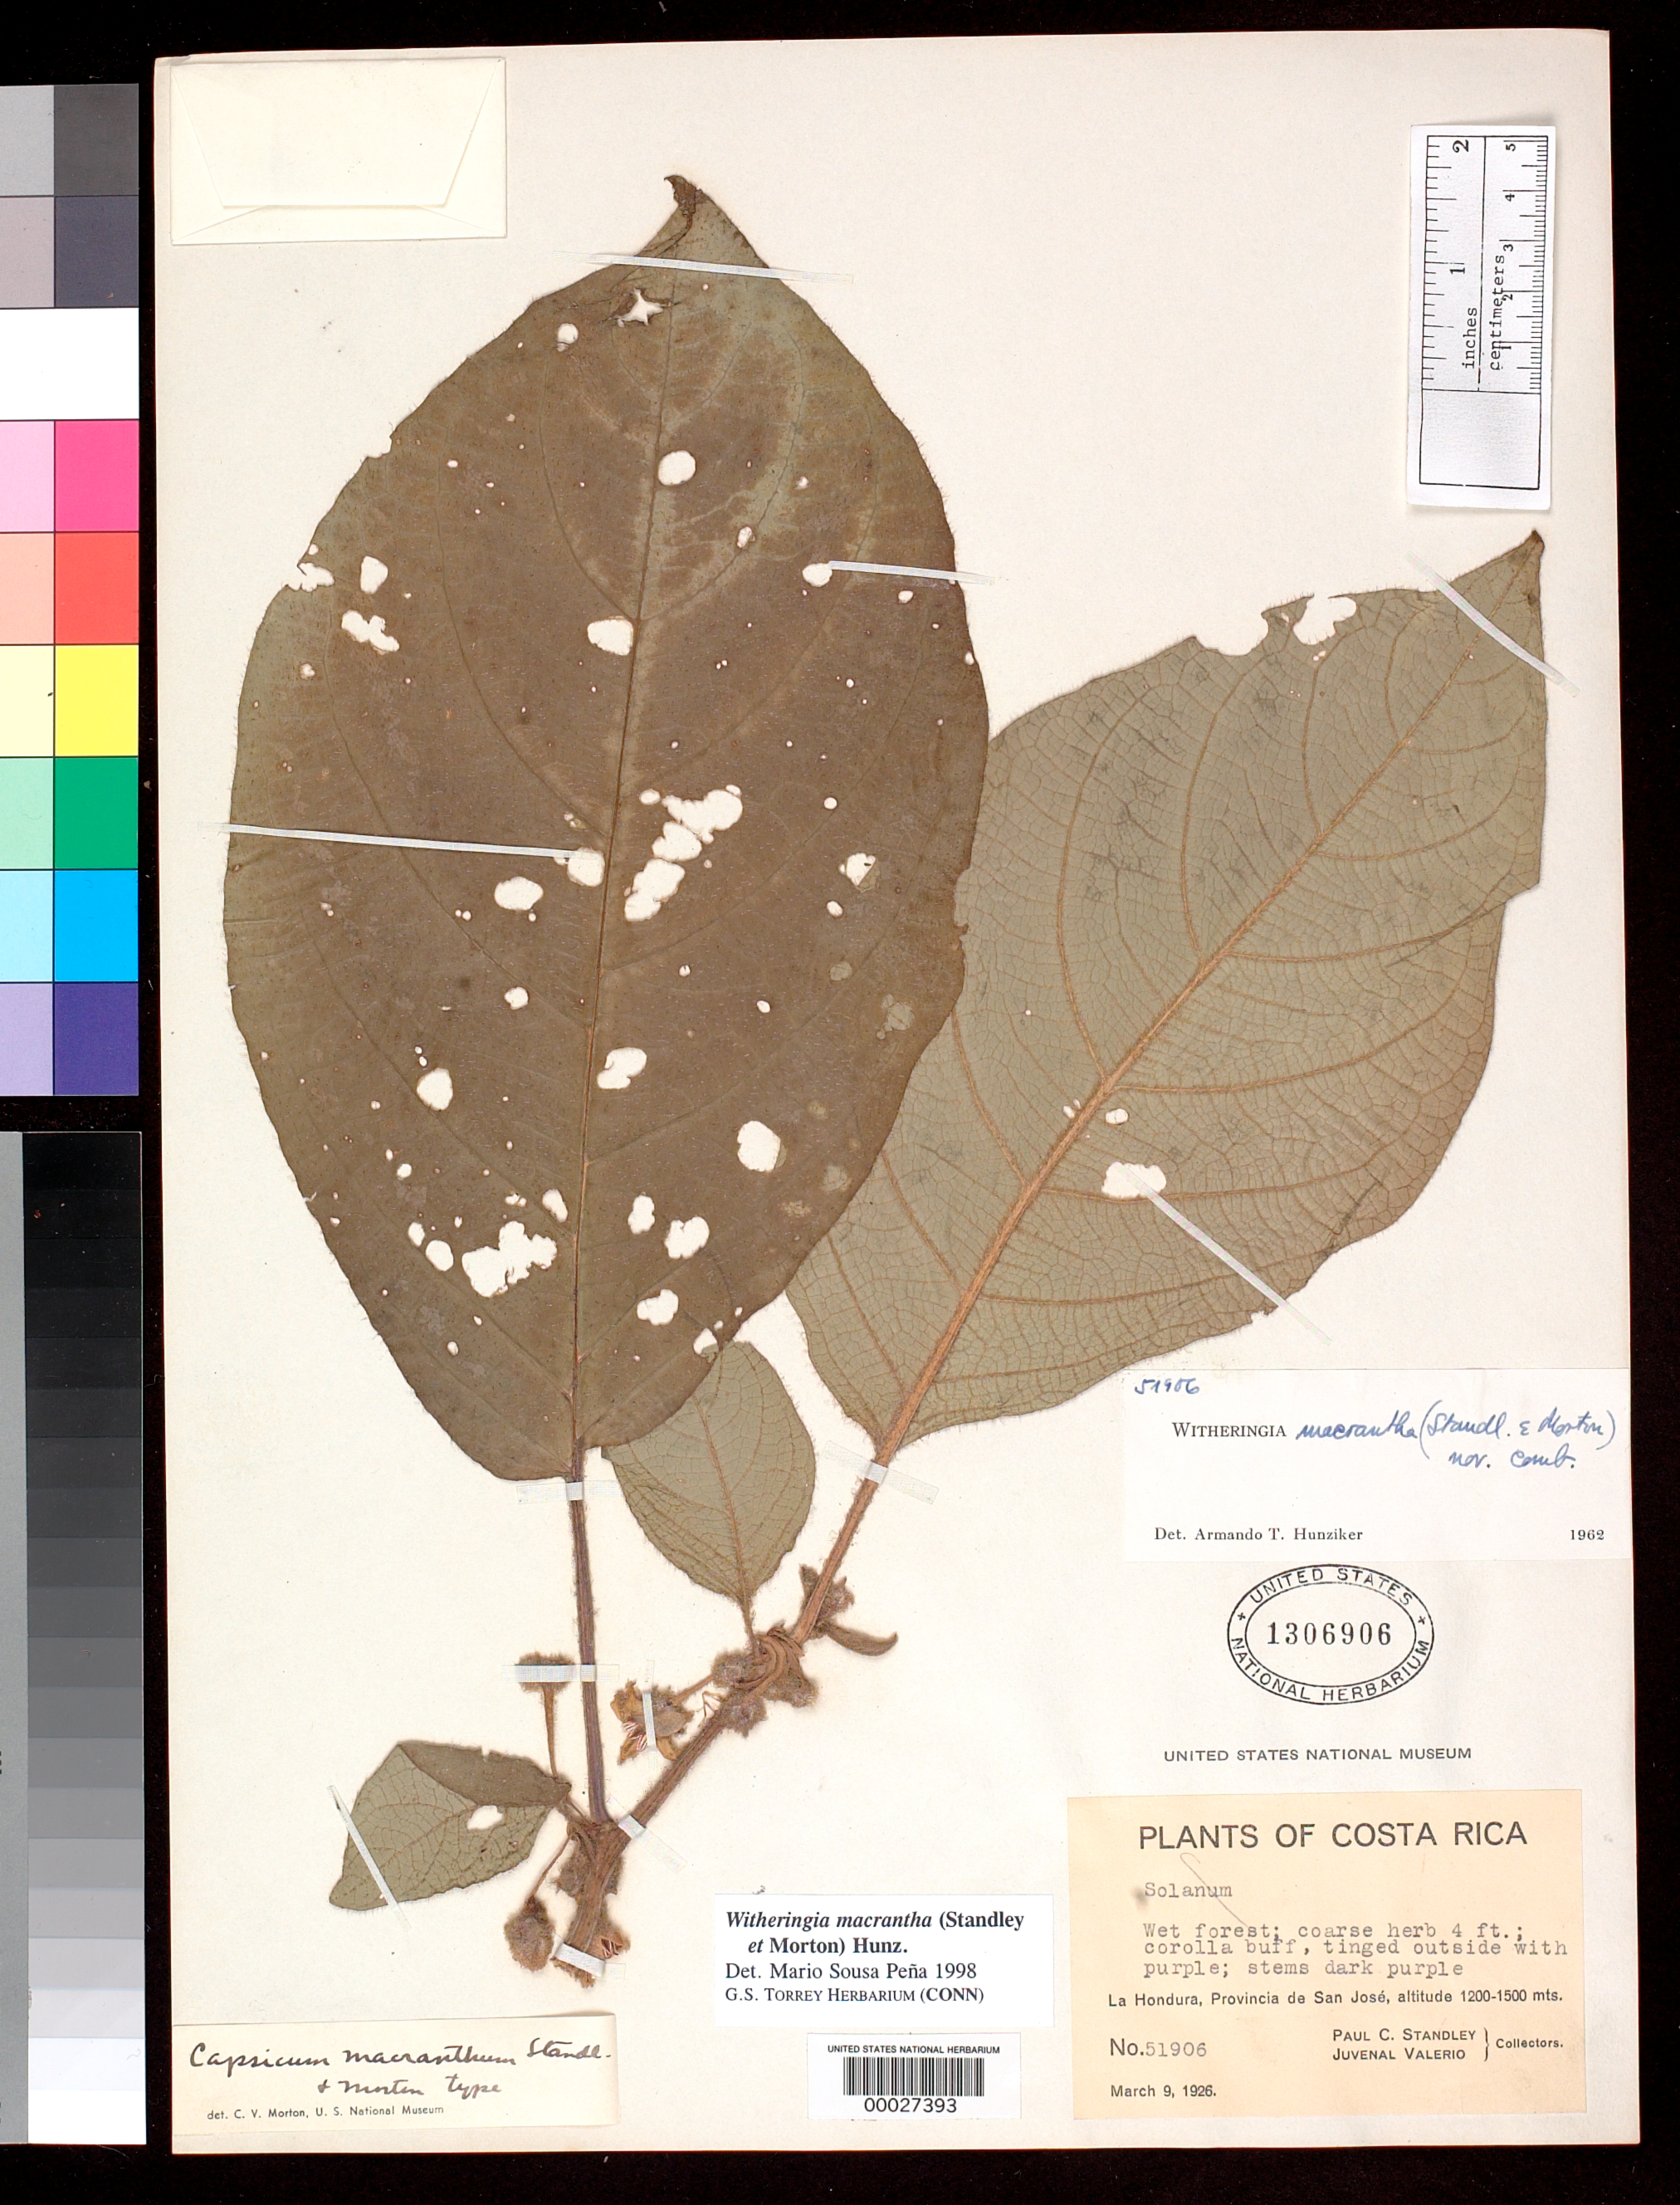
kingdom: Plantae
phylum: Tracheophyta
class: Magnoliopsida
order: Solanales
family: Solanaceae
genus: Capsicum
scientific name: Capsicum macranthum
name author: Standl. & C.V. Morton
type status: Holotype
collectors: P. C. Standley & J. Valerio R.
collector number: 51906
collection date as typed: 09 Mar 1926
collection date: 1926-03-09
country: Costa Rica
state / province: San José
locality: La Hondura.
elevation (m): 1200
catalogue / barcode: US 1306906